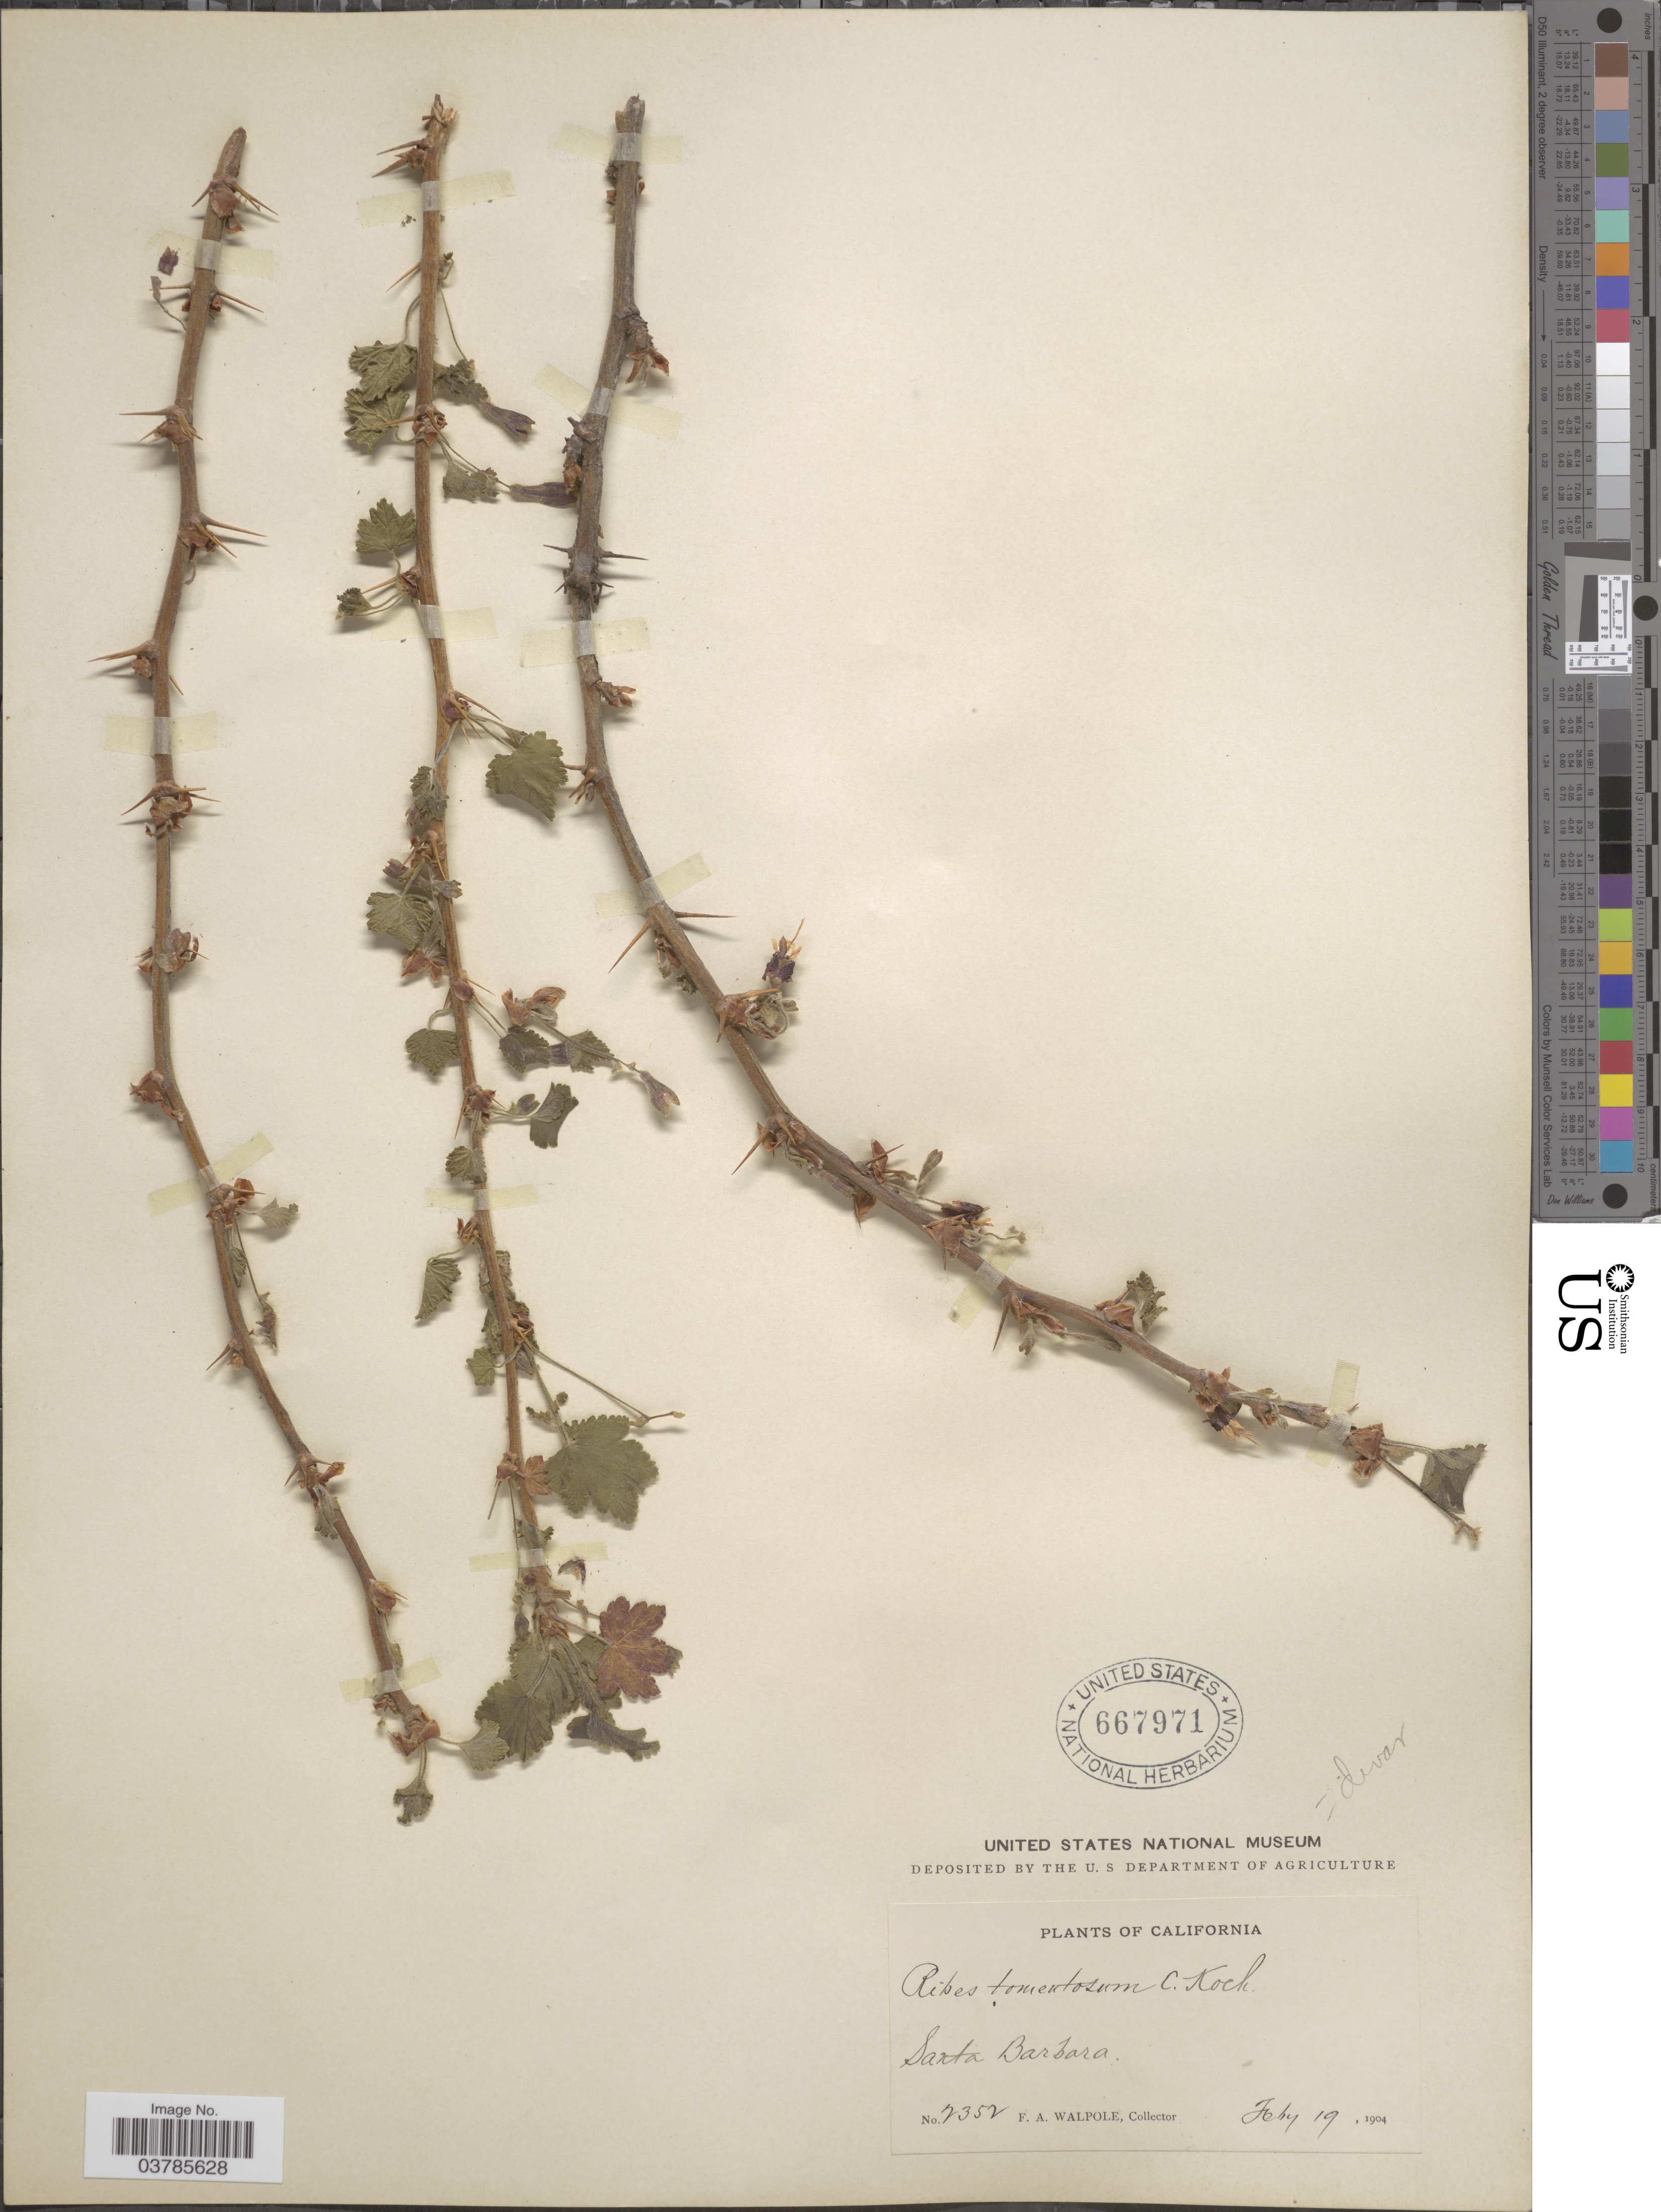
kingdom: Plantae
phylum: Tracheophyta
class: Magnoliopsida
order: Saxifragales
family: Grossulariaceae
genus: Ribes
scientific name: Ribes divaricatum var. pubiflorum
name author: Koehne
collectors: F. Walpole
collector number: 2352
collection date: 1904-02-19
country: United States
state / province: California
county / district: Santa Barbara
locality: Santa Barbara.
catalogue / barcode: US 667971